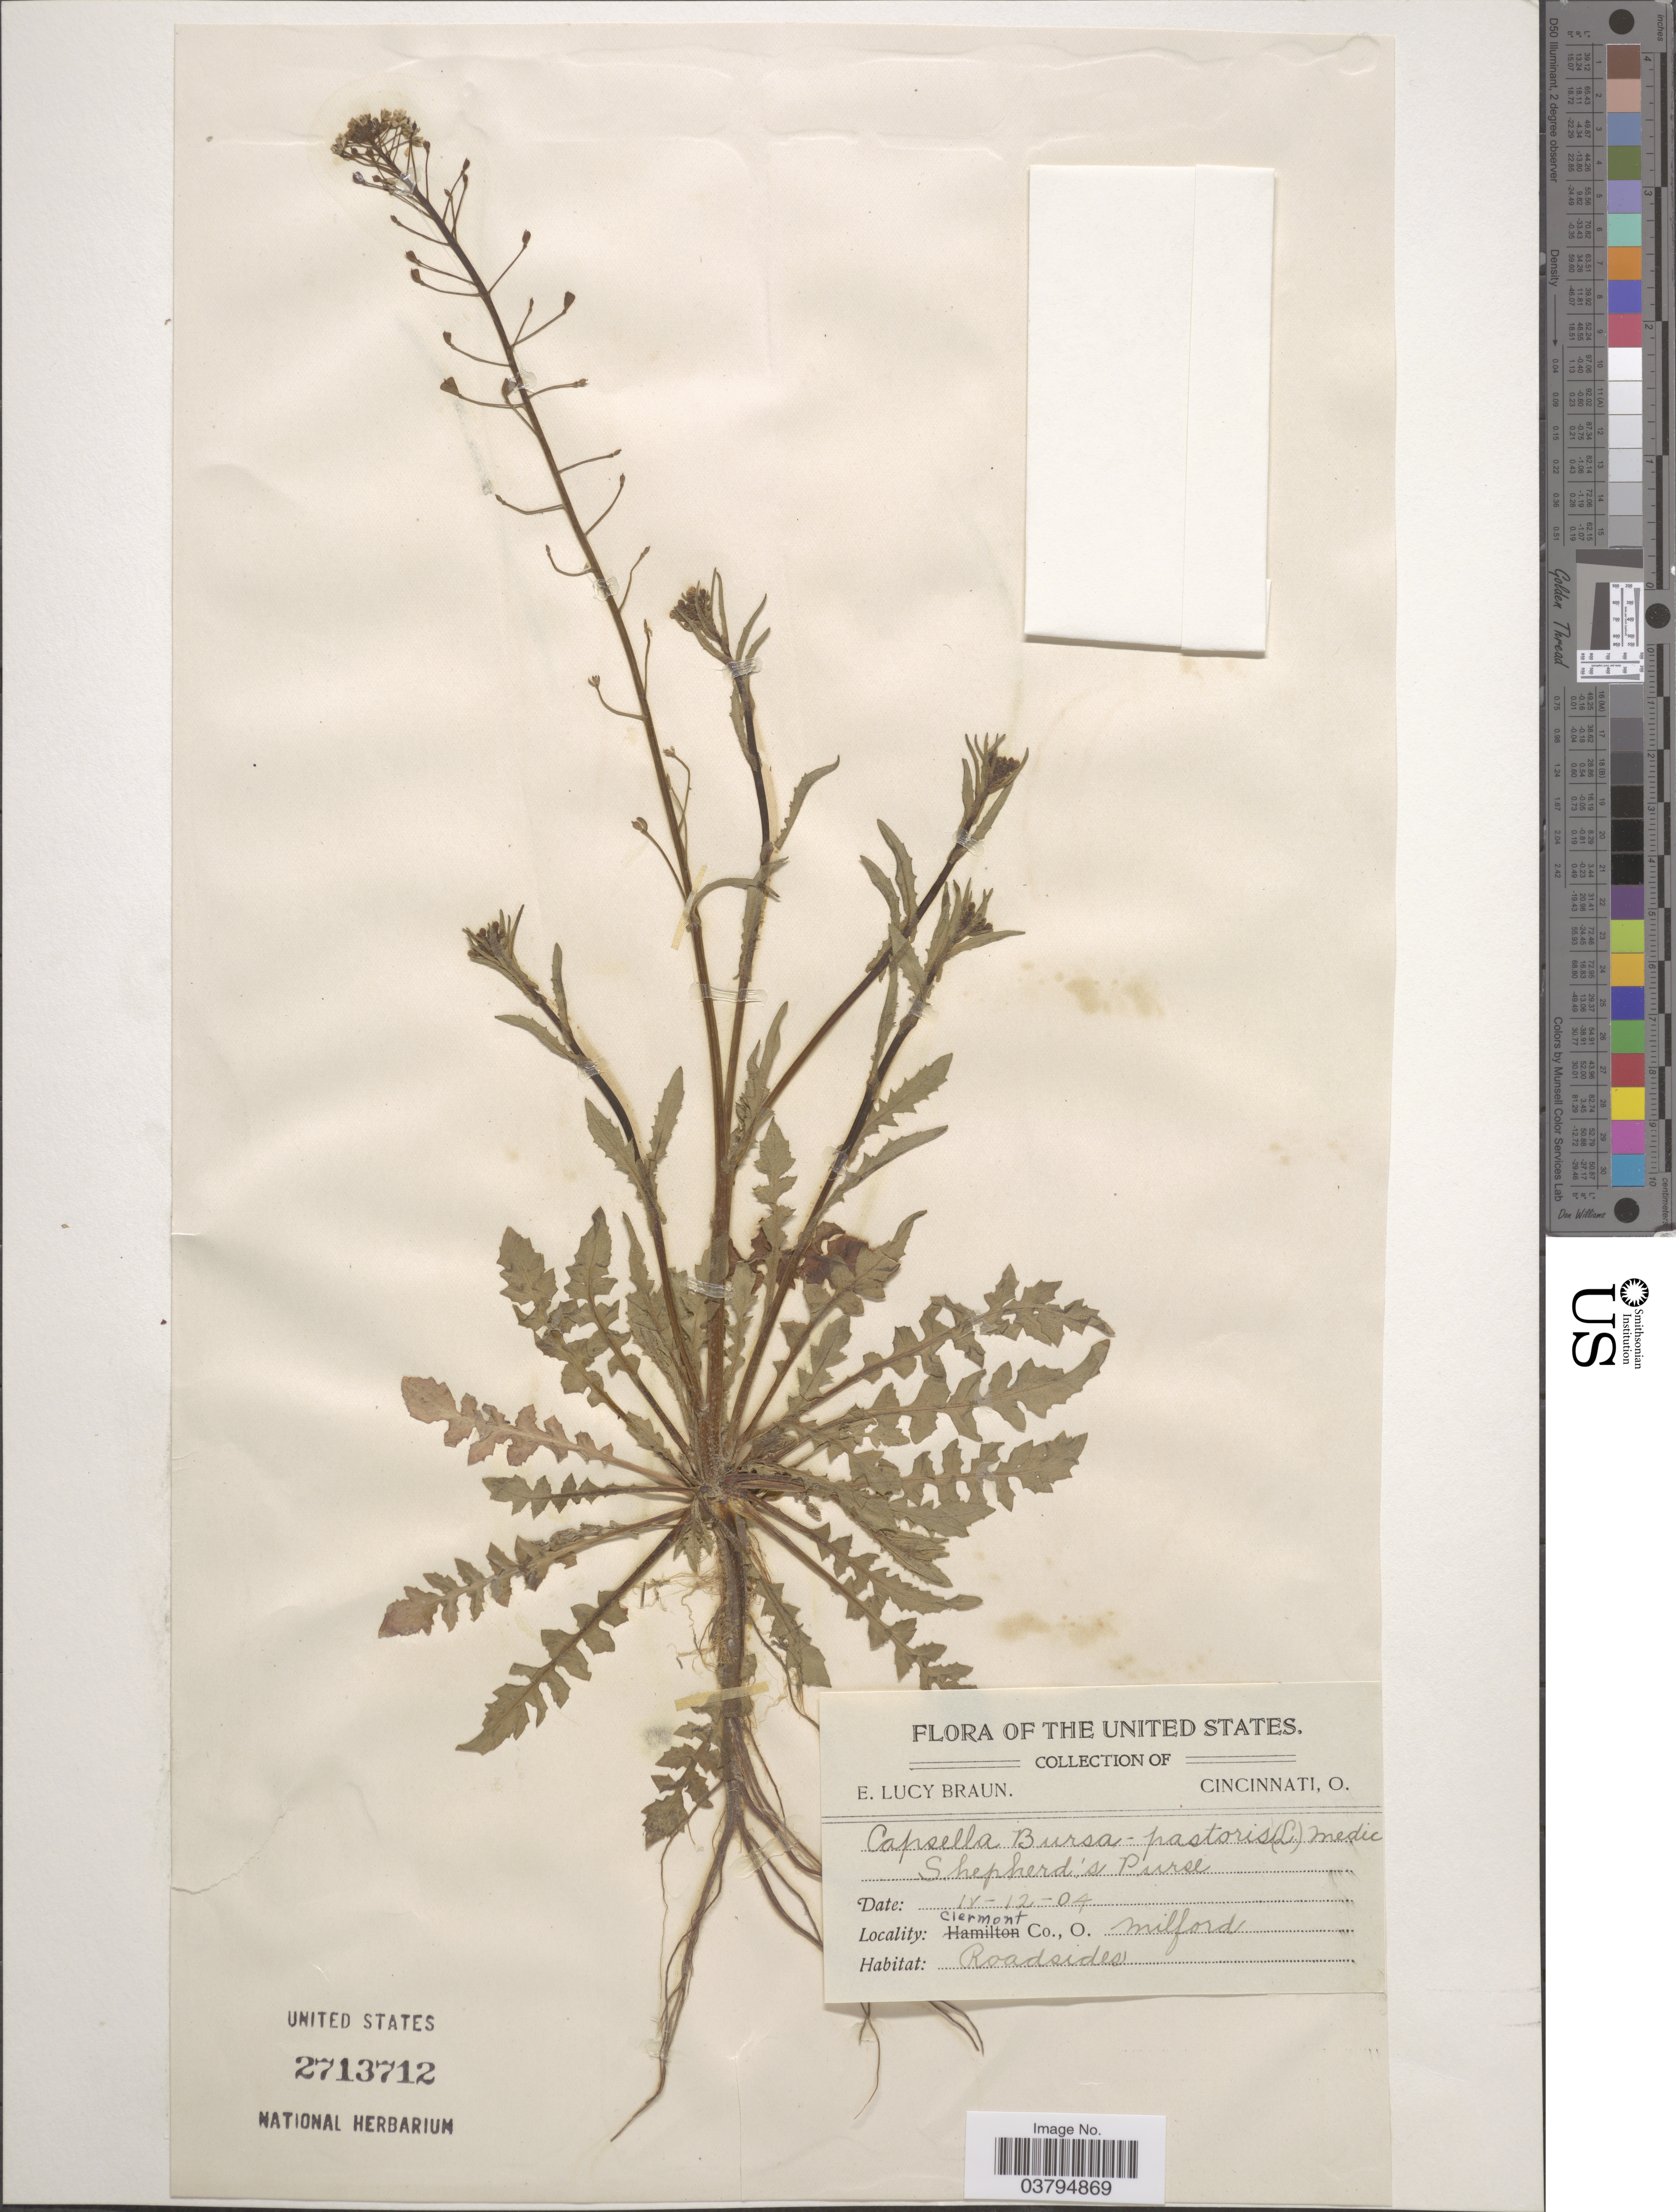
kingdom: Plantae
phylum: Tracheophyta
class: Magnoliopsida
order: Brassicales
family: Brassicaceae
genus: Capsella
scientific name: Capsella bursa-pastoris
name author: (L.) Medik.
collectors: E. L. Braun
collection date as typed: Transcribed d/m/y: 12/4/4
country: United States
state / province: Ohio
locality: Clermont Co. Milford. Roadsides.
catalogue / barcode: US 2713712